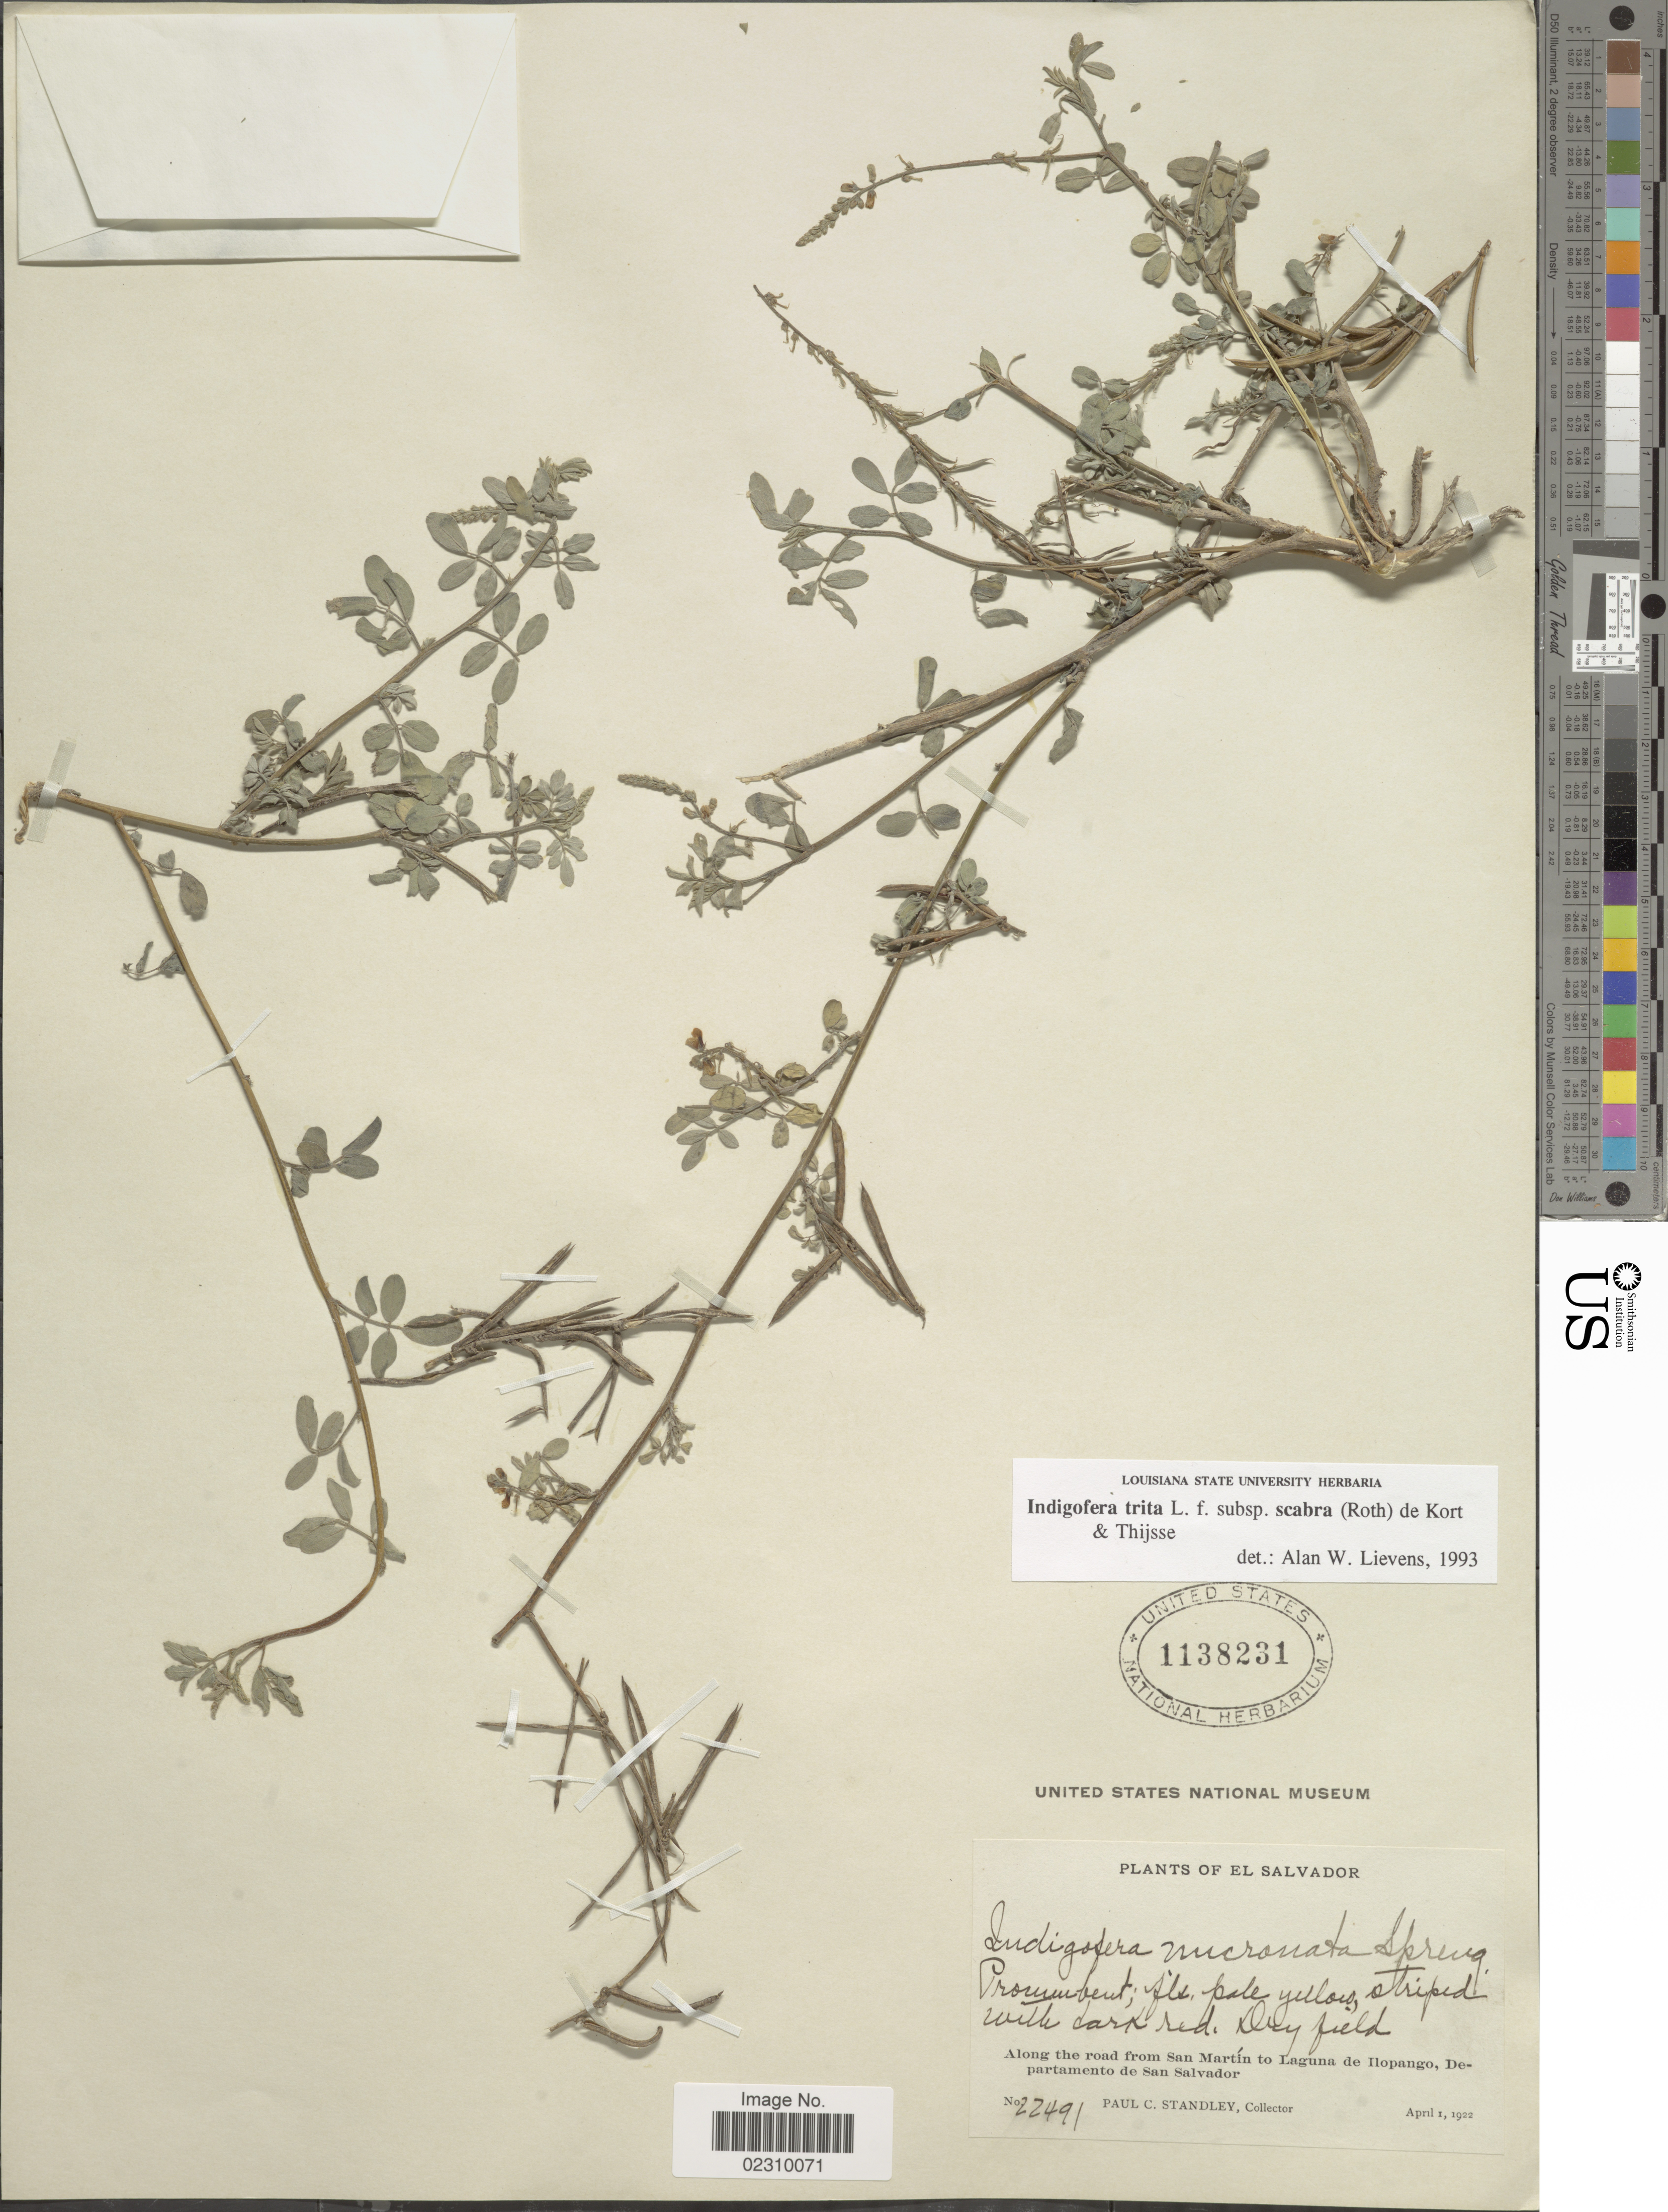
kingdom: Plantae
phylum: Tracheophyta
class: Magnoliopsida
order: Fabales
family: Fabaceae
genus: Indigofera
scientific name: Indigofera trita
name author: L. f.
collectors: P. C. Standley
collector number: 22491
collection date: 1922-04-01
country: El Salvador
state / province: San Salvador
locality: Along the road from San Martin to Laguna de Ilopango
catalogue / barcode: US 1138231